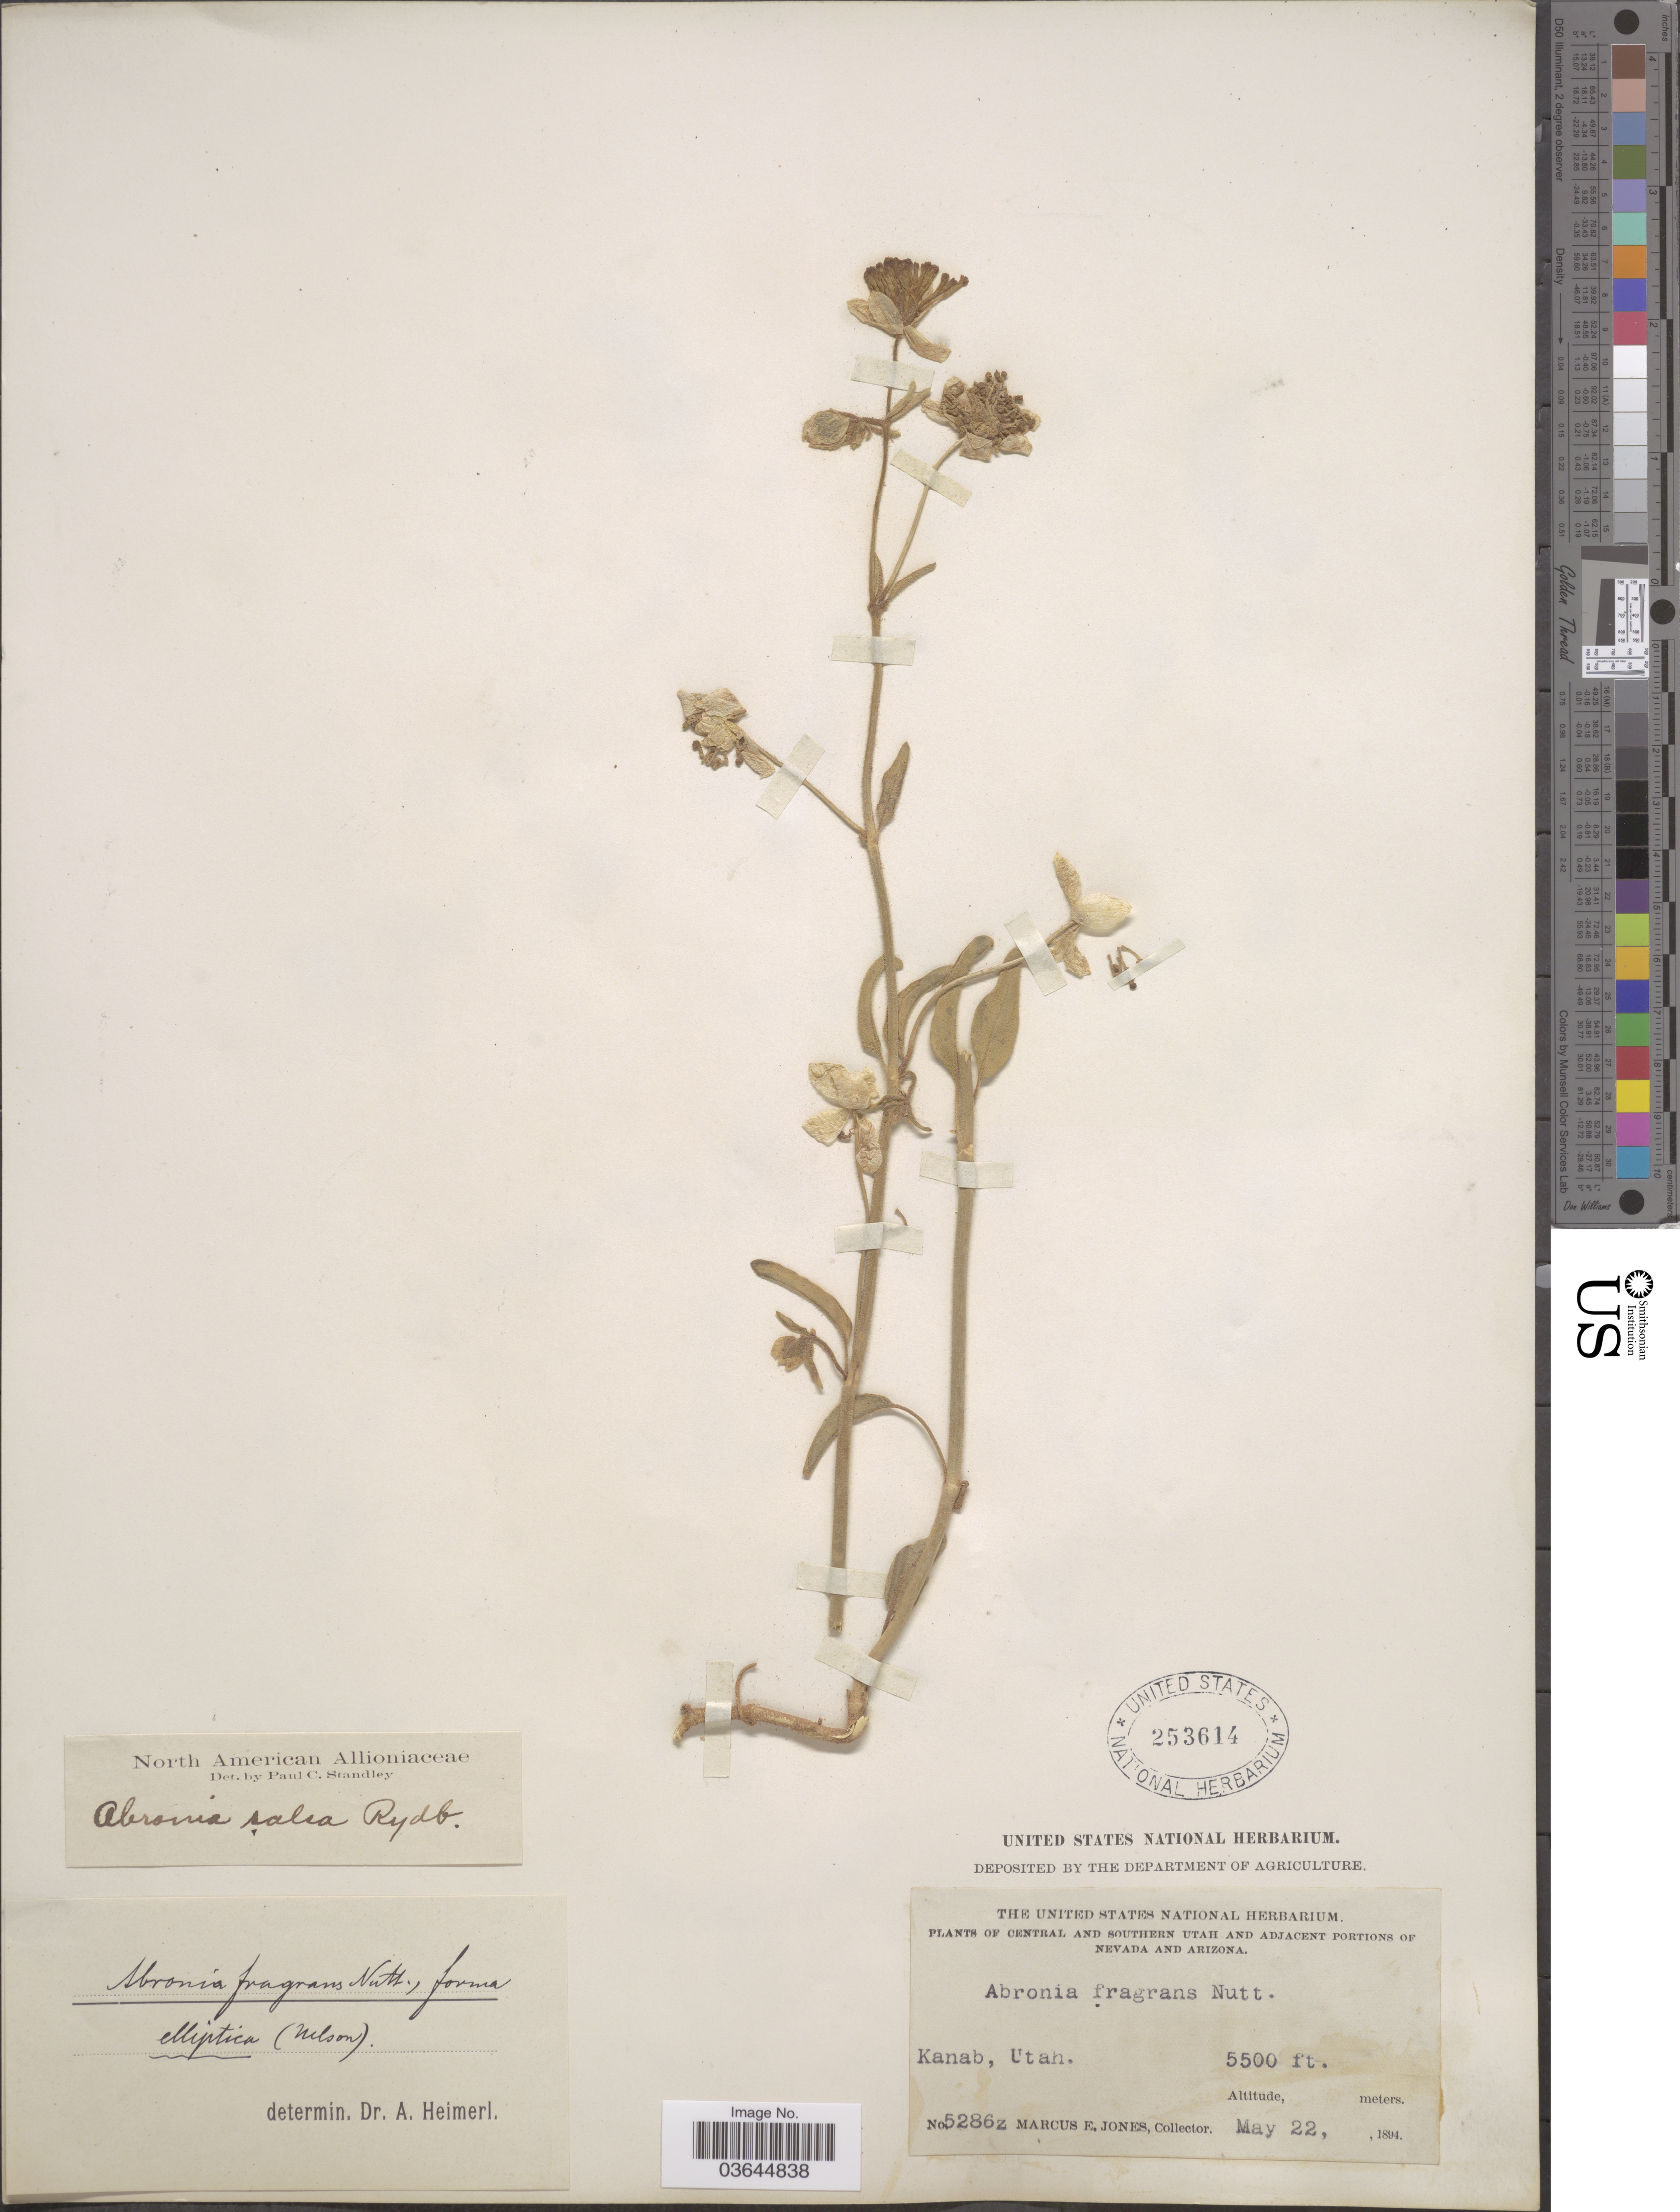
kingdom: Plantae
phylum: Tracheophyta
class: Magnoliopsida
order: Caryophyllales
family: Nyctaginaceae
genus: Abronia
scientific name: Abronia salsa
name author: Rydb.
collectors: M. E. Jones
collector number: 5286z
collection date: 1894-05-22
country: United States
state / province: Utah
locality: Central and Southern Utah. Kanab.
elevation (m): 1676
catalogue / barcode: US 253614